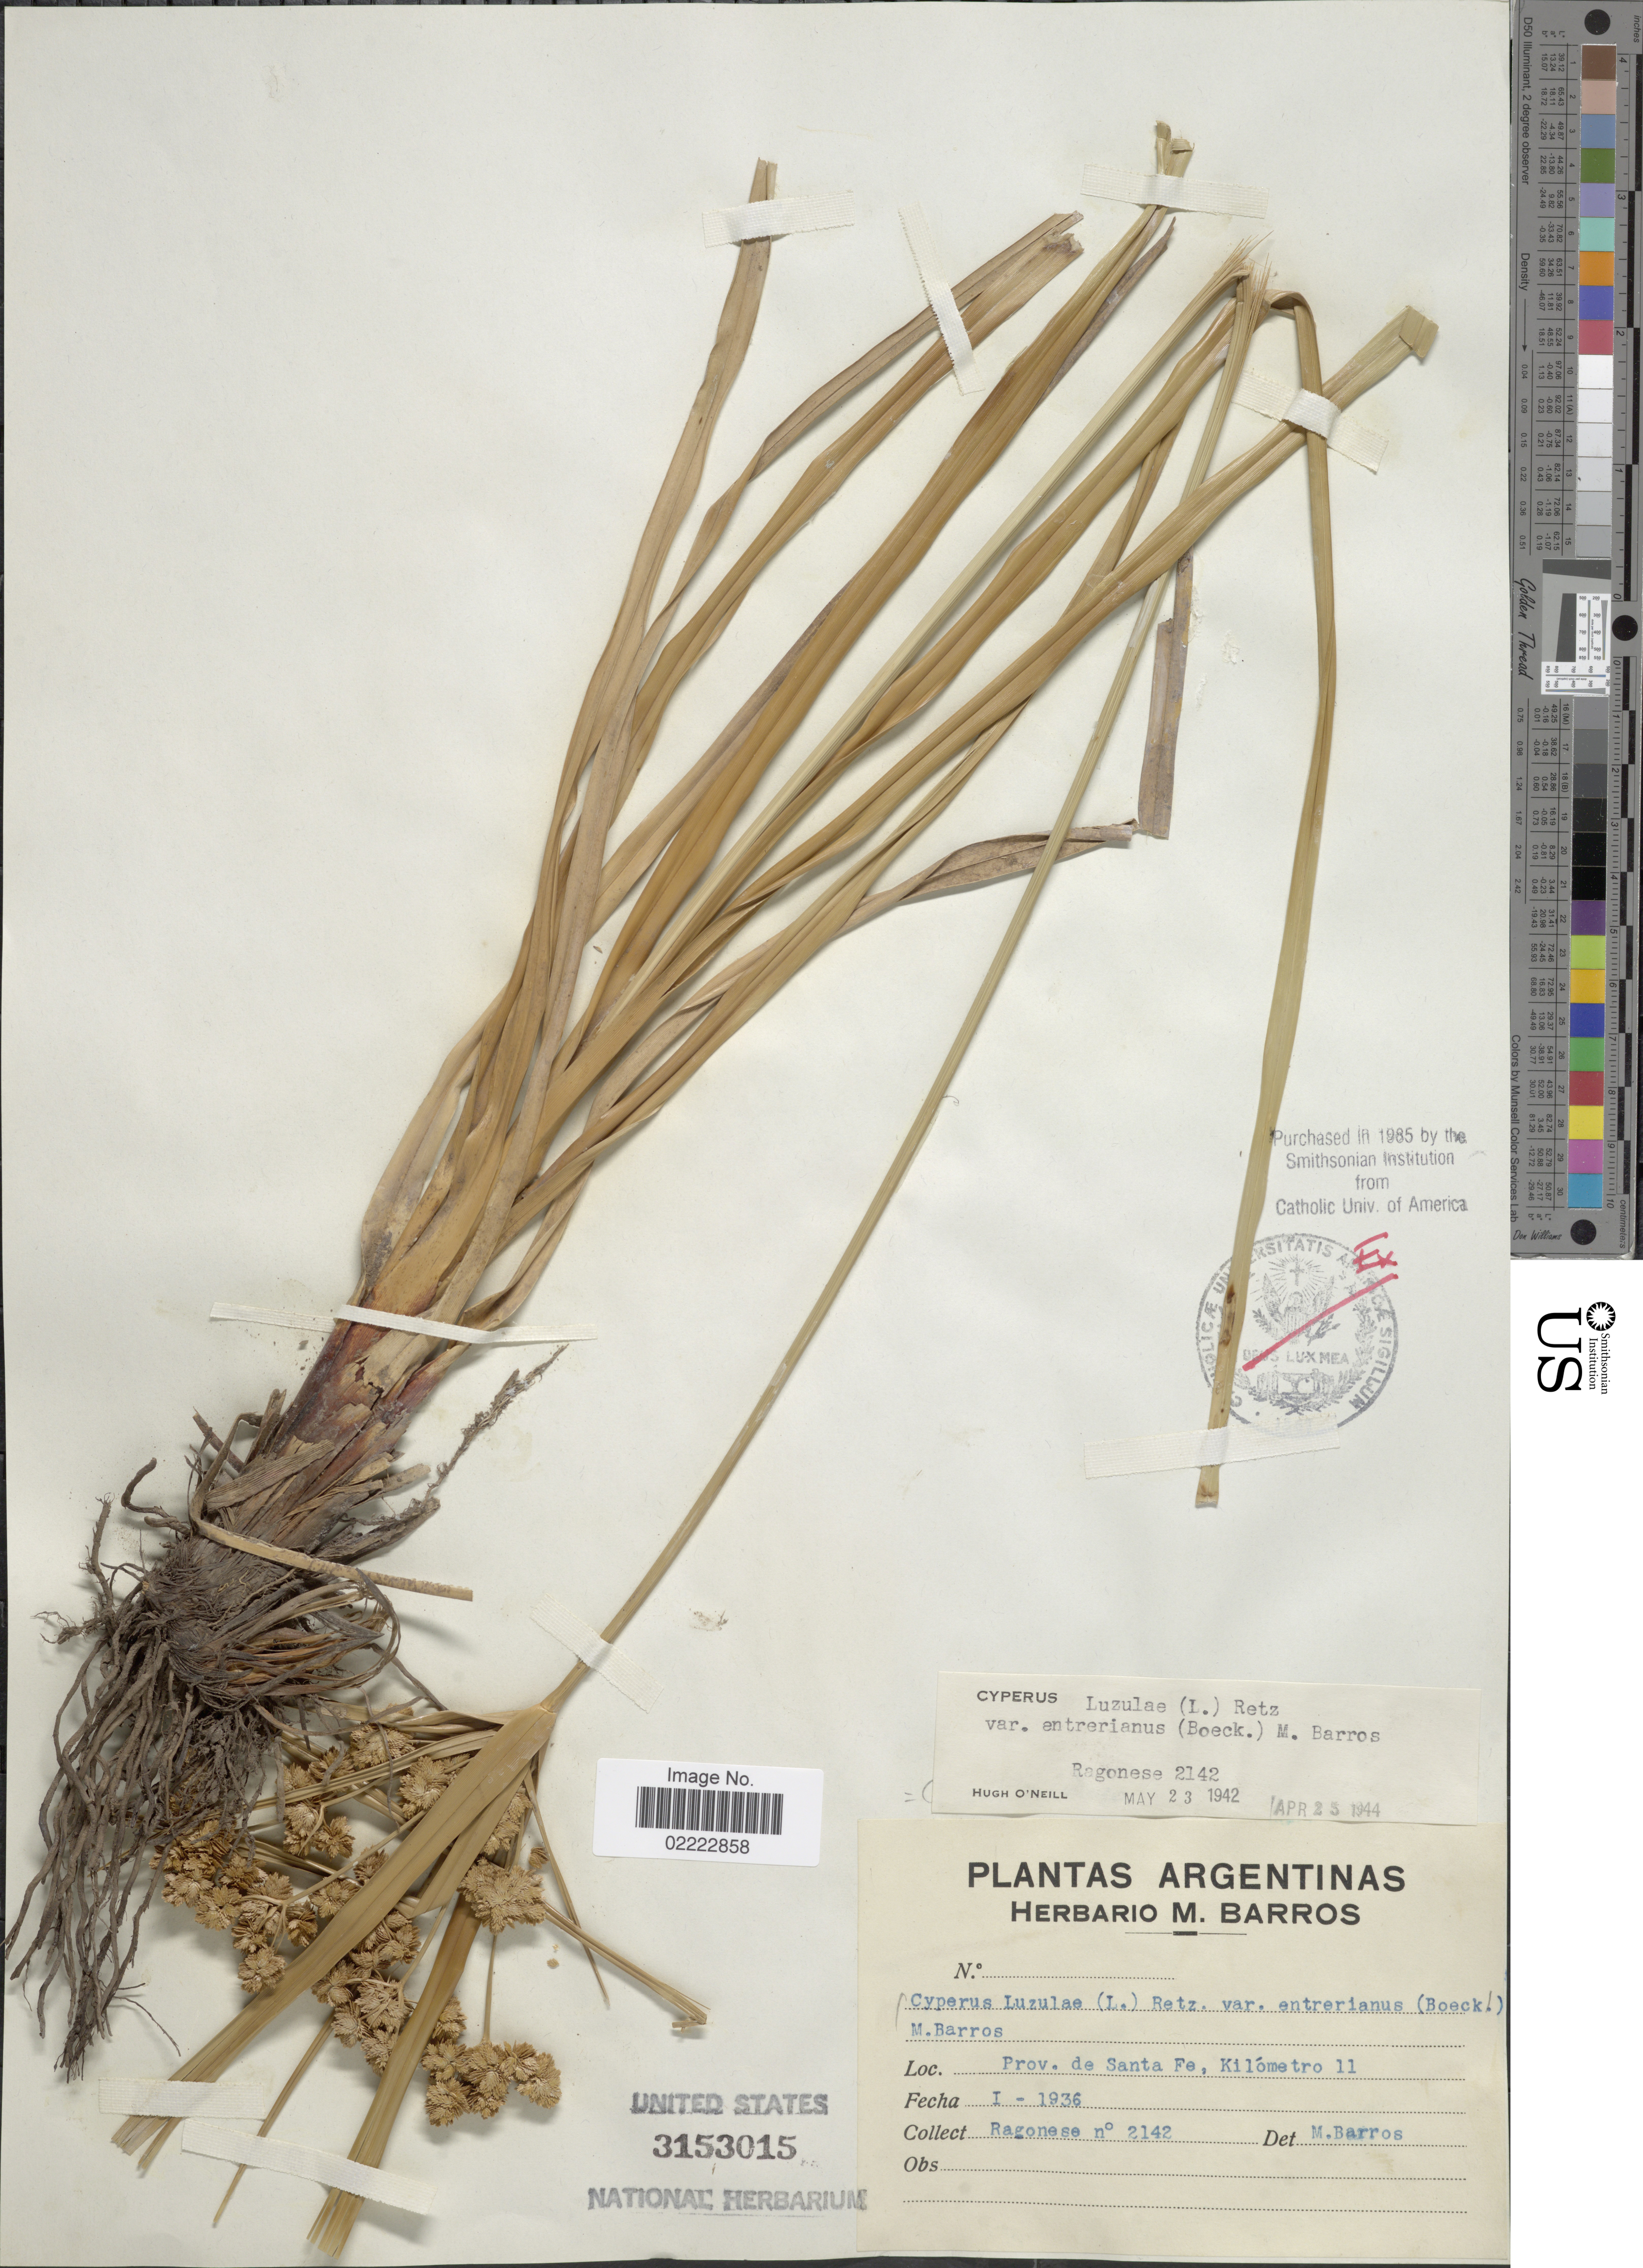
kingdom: Plantae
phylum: Tracheophyta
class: Liliopsida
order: Poales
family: Cyperaceae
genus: Cyperus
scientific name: Cyperus luzulae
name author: (L.) Rottb. ex Retz.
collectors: Ragonese, --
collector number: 2142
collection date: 1936-01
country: Argentina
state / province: Santa Fe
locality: Prov. de Santa Fe, Kilometro 11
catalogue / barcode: US 3153015